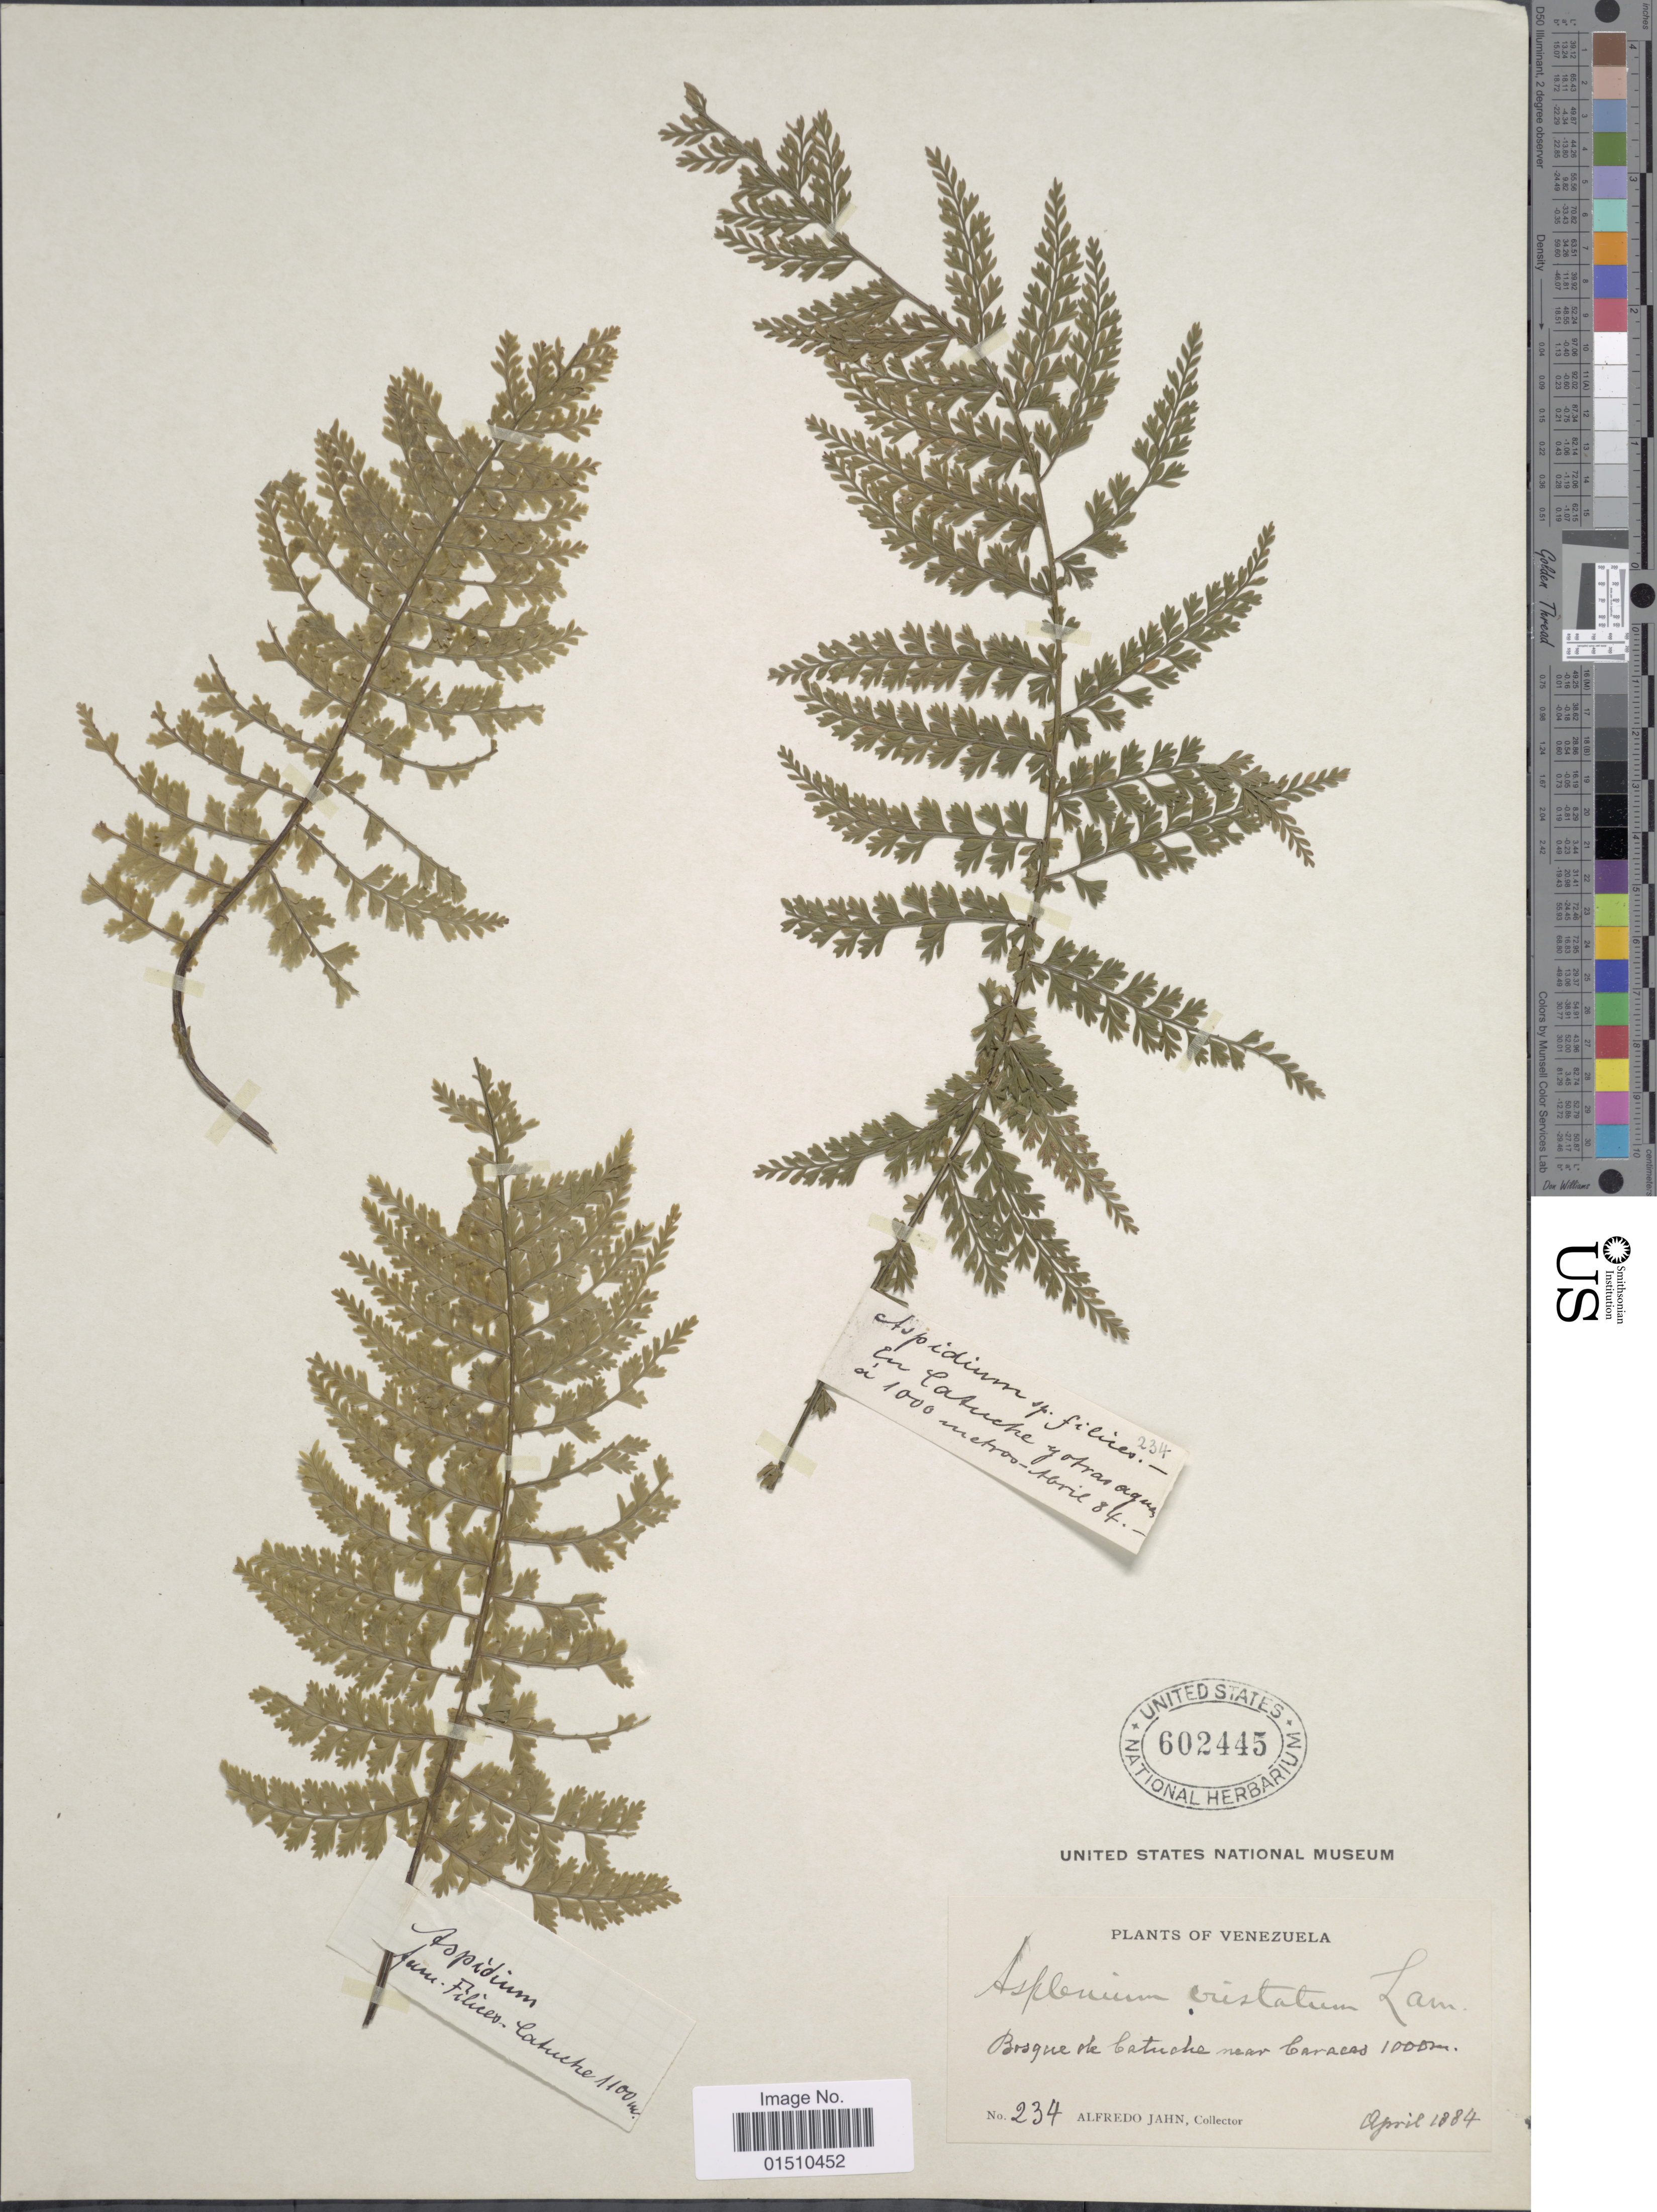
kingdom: Plantae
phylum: Tracheophyta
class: Polypodiopsida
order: Polypodiales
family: Aspleniaceae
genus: Asplenium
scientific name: Asplenium cristatum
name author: Lam.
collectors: A. Jahn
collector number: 234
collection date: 1884-08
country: Venezuela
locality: Venezuela, Bosquete Catuche near Caracas.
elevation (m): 1000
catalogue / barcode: US 602445